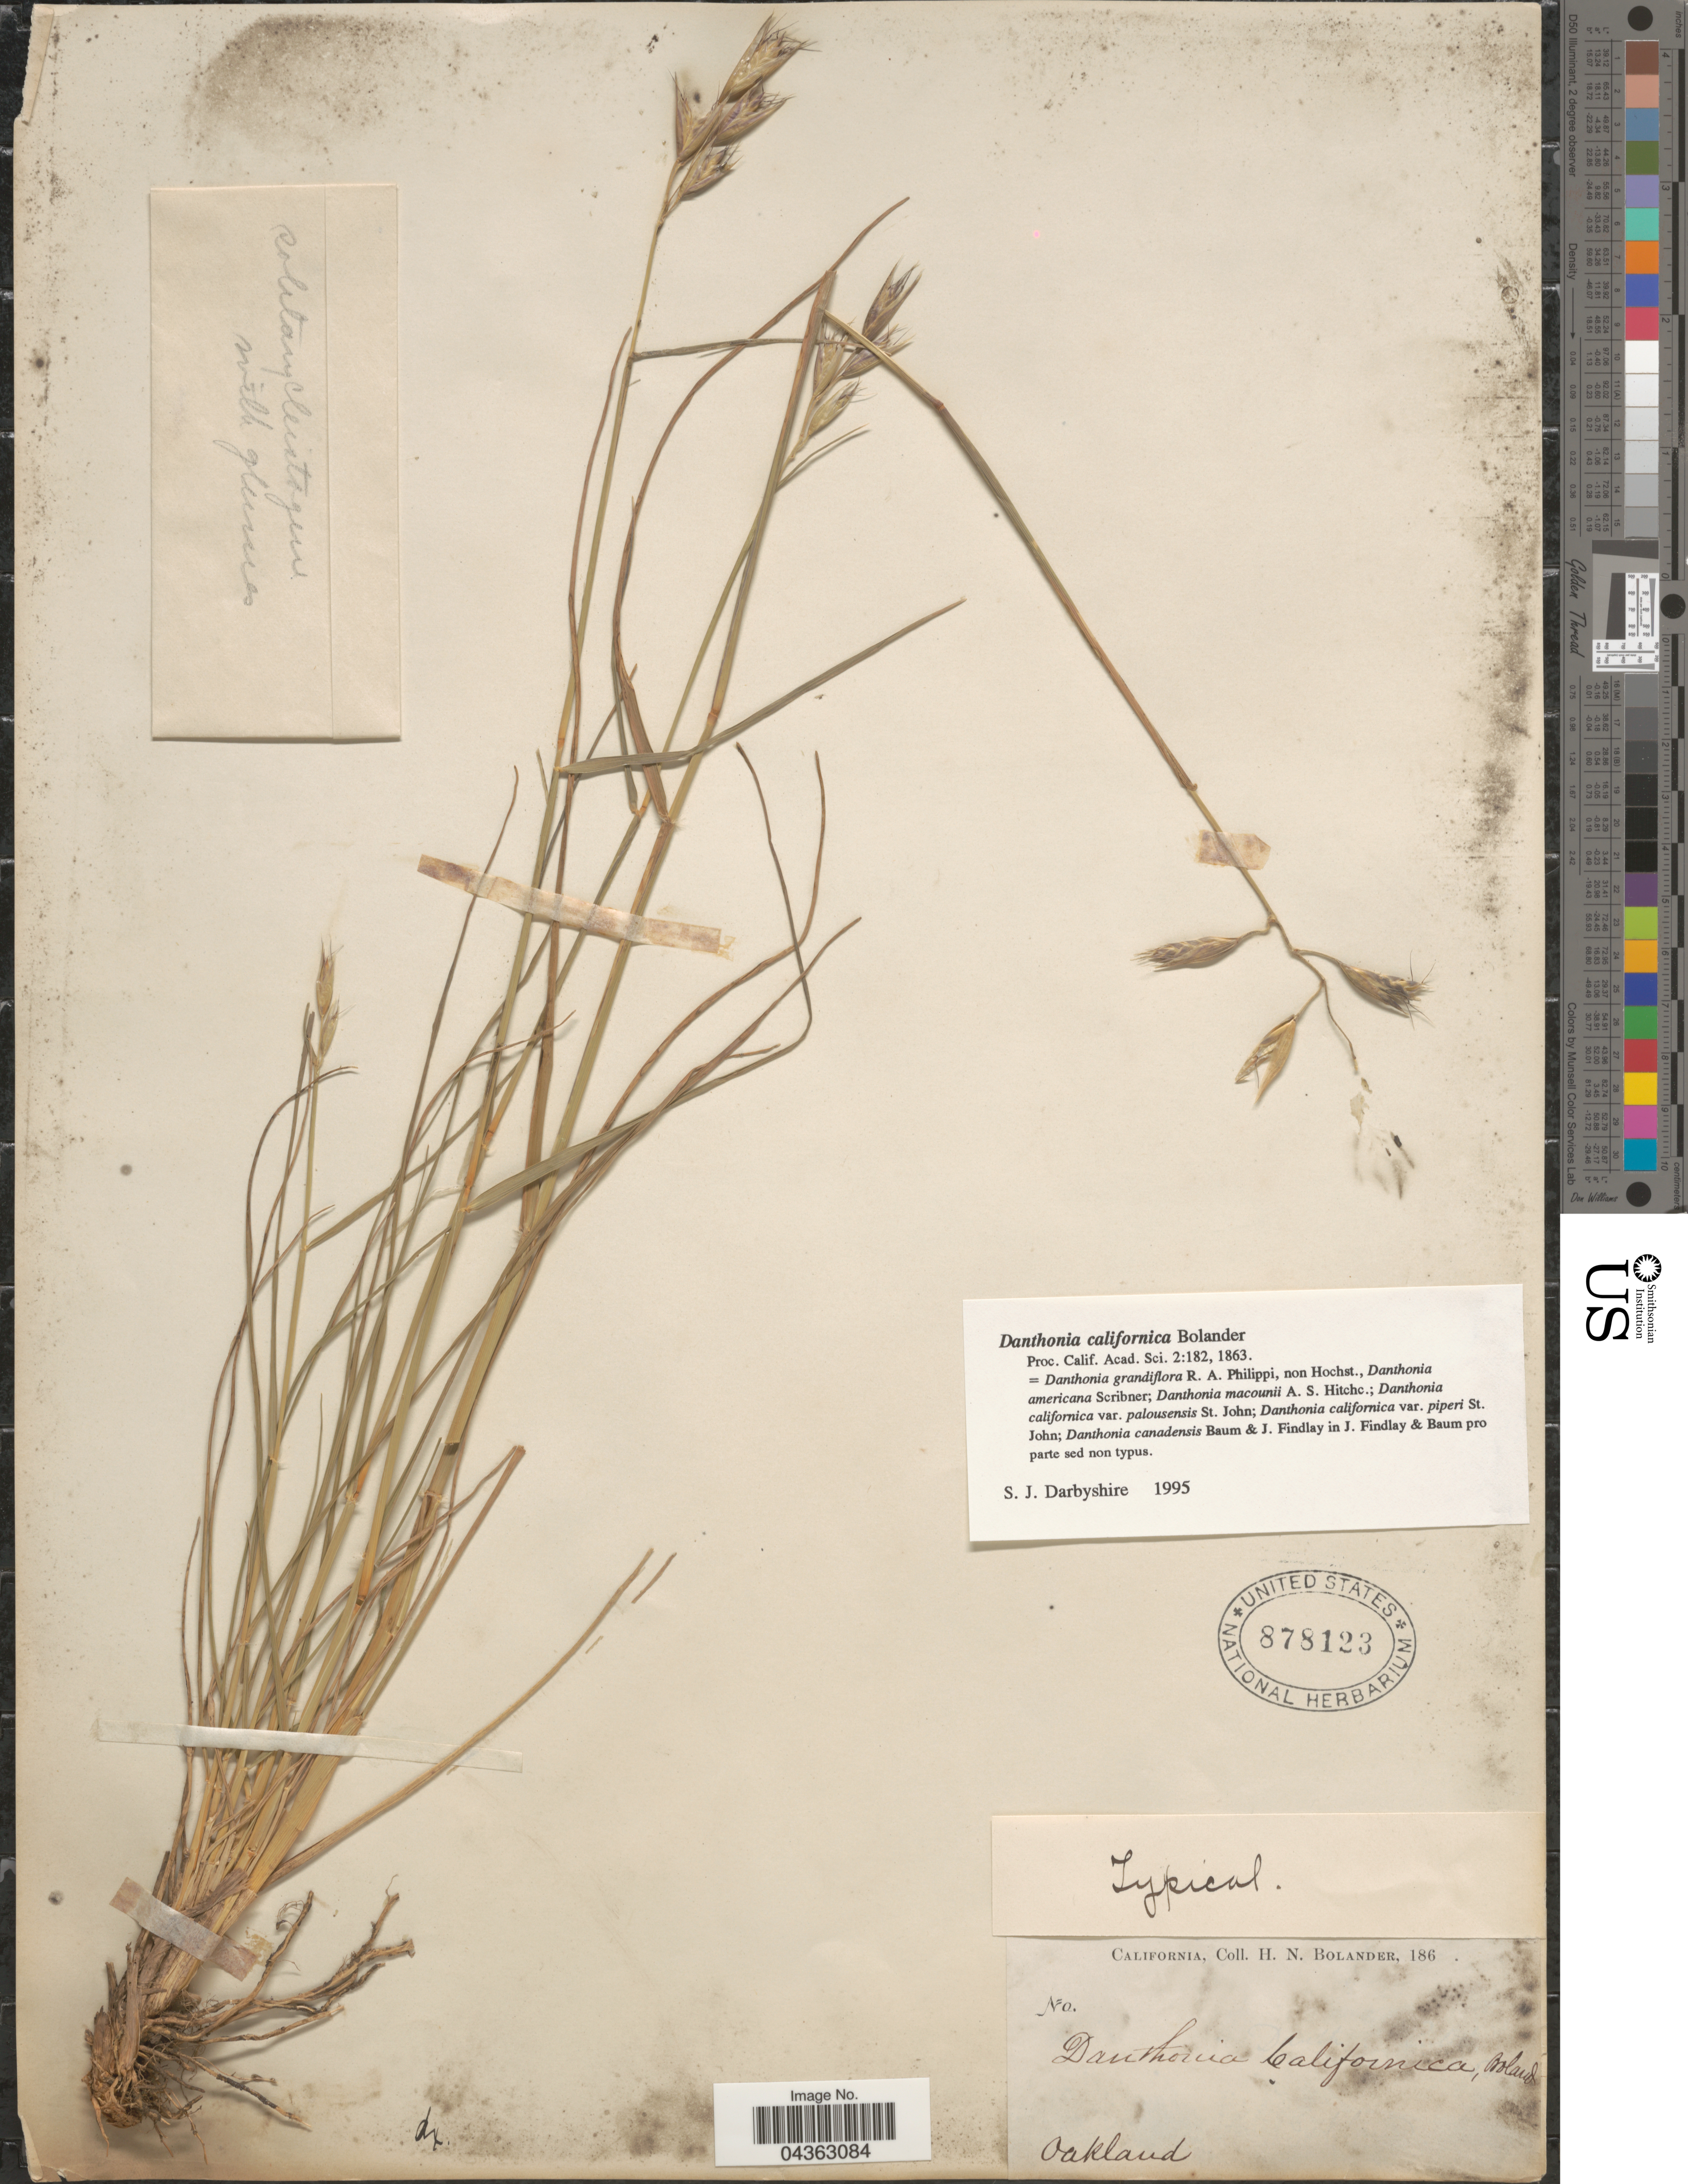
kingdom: Plantae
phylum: Tracheophyta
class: Liliopsida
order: Poales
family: Poaceae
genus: Danthonia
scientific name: Danthonia californica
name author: Bol.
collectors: H. Bolander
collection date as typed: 186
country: United States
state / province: California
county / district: Alameda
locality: Oakland.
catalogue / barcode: US 878123